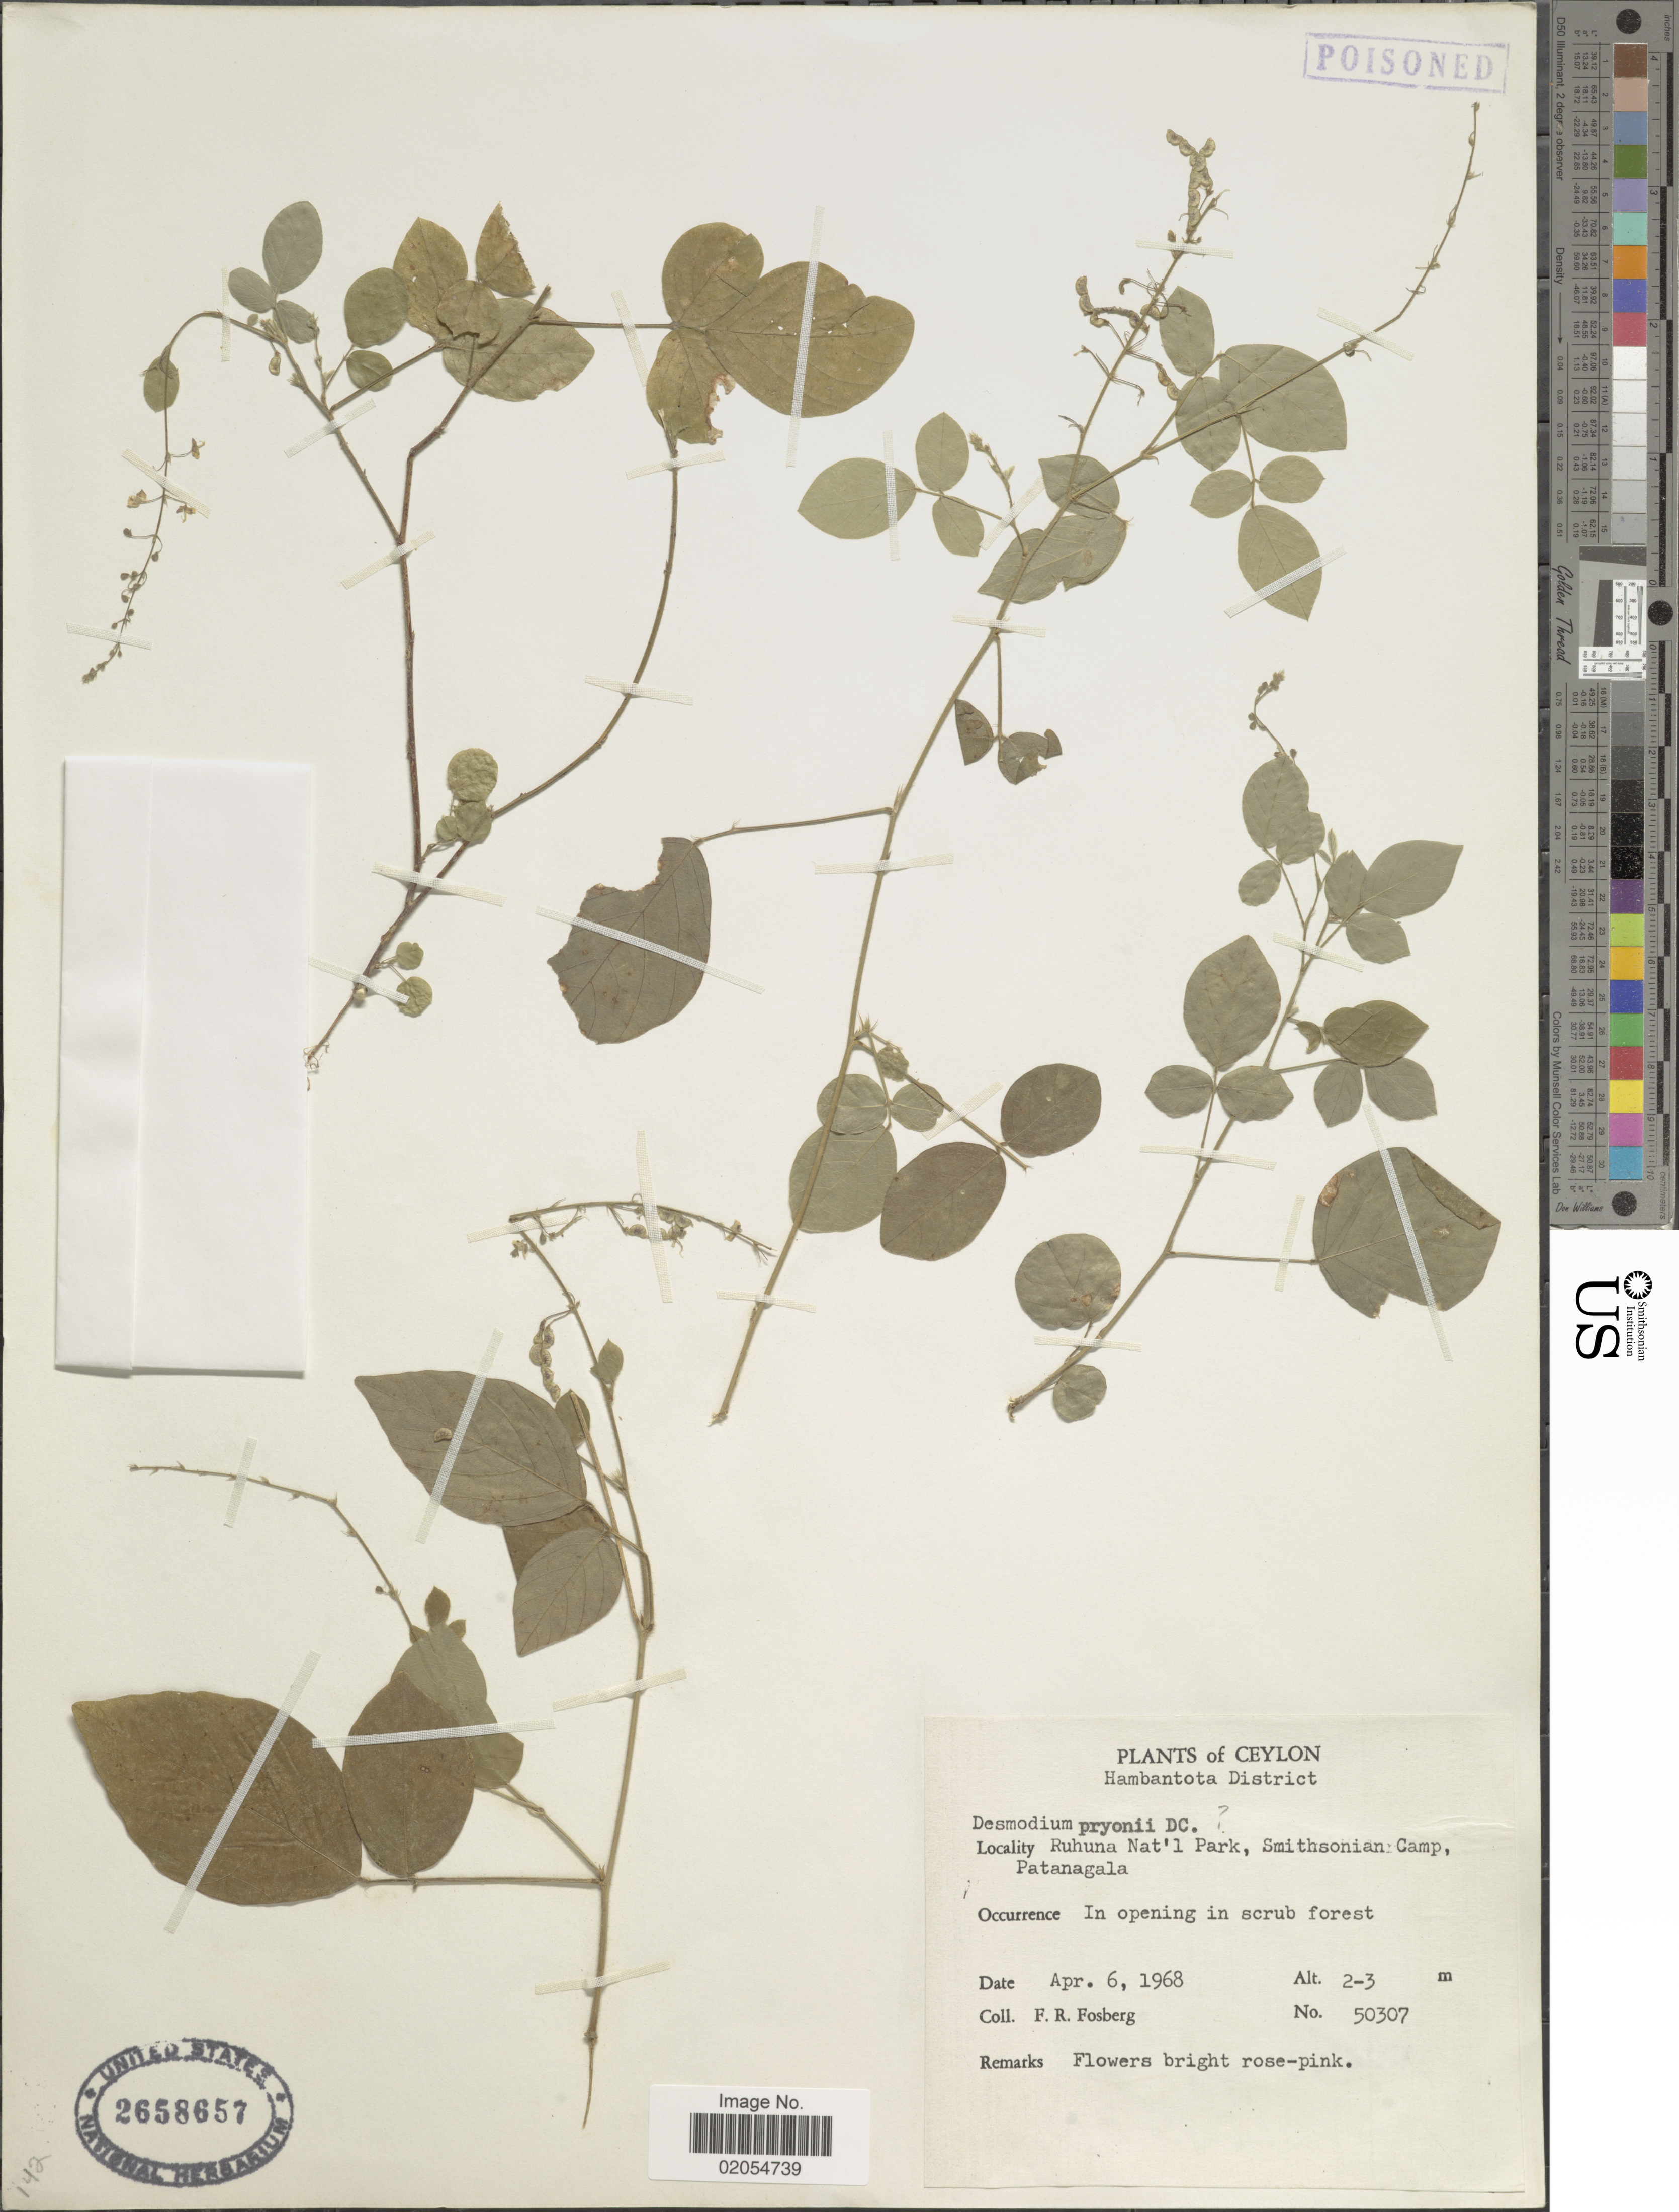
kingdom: Plantae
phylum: Tracheophyta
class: Magnoliopsida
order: Fabales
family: Fabaceae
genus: Pleurolobus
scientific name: Pleurolobus pryonii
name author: (DC.) H. Ohashi & K. Ohashi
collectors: F. R. Fosberg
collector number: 50307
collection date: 1968-04-06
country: Sri Lanka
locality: Ceylon. Hambantota District. Ruhuna Nat'l Park, Smithsonian Camp, Patanagala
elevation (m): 2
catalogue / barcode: US 2658657